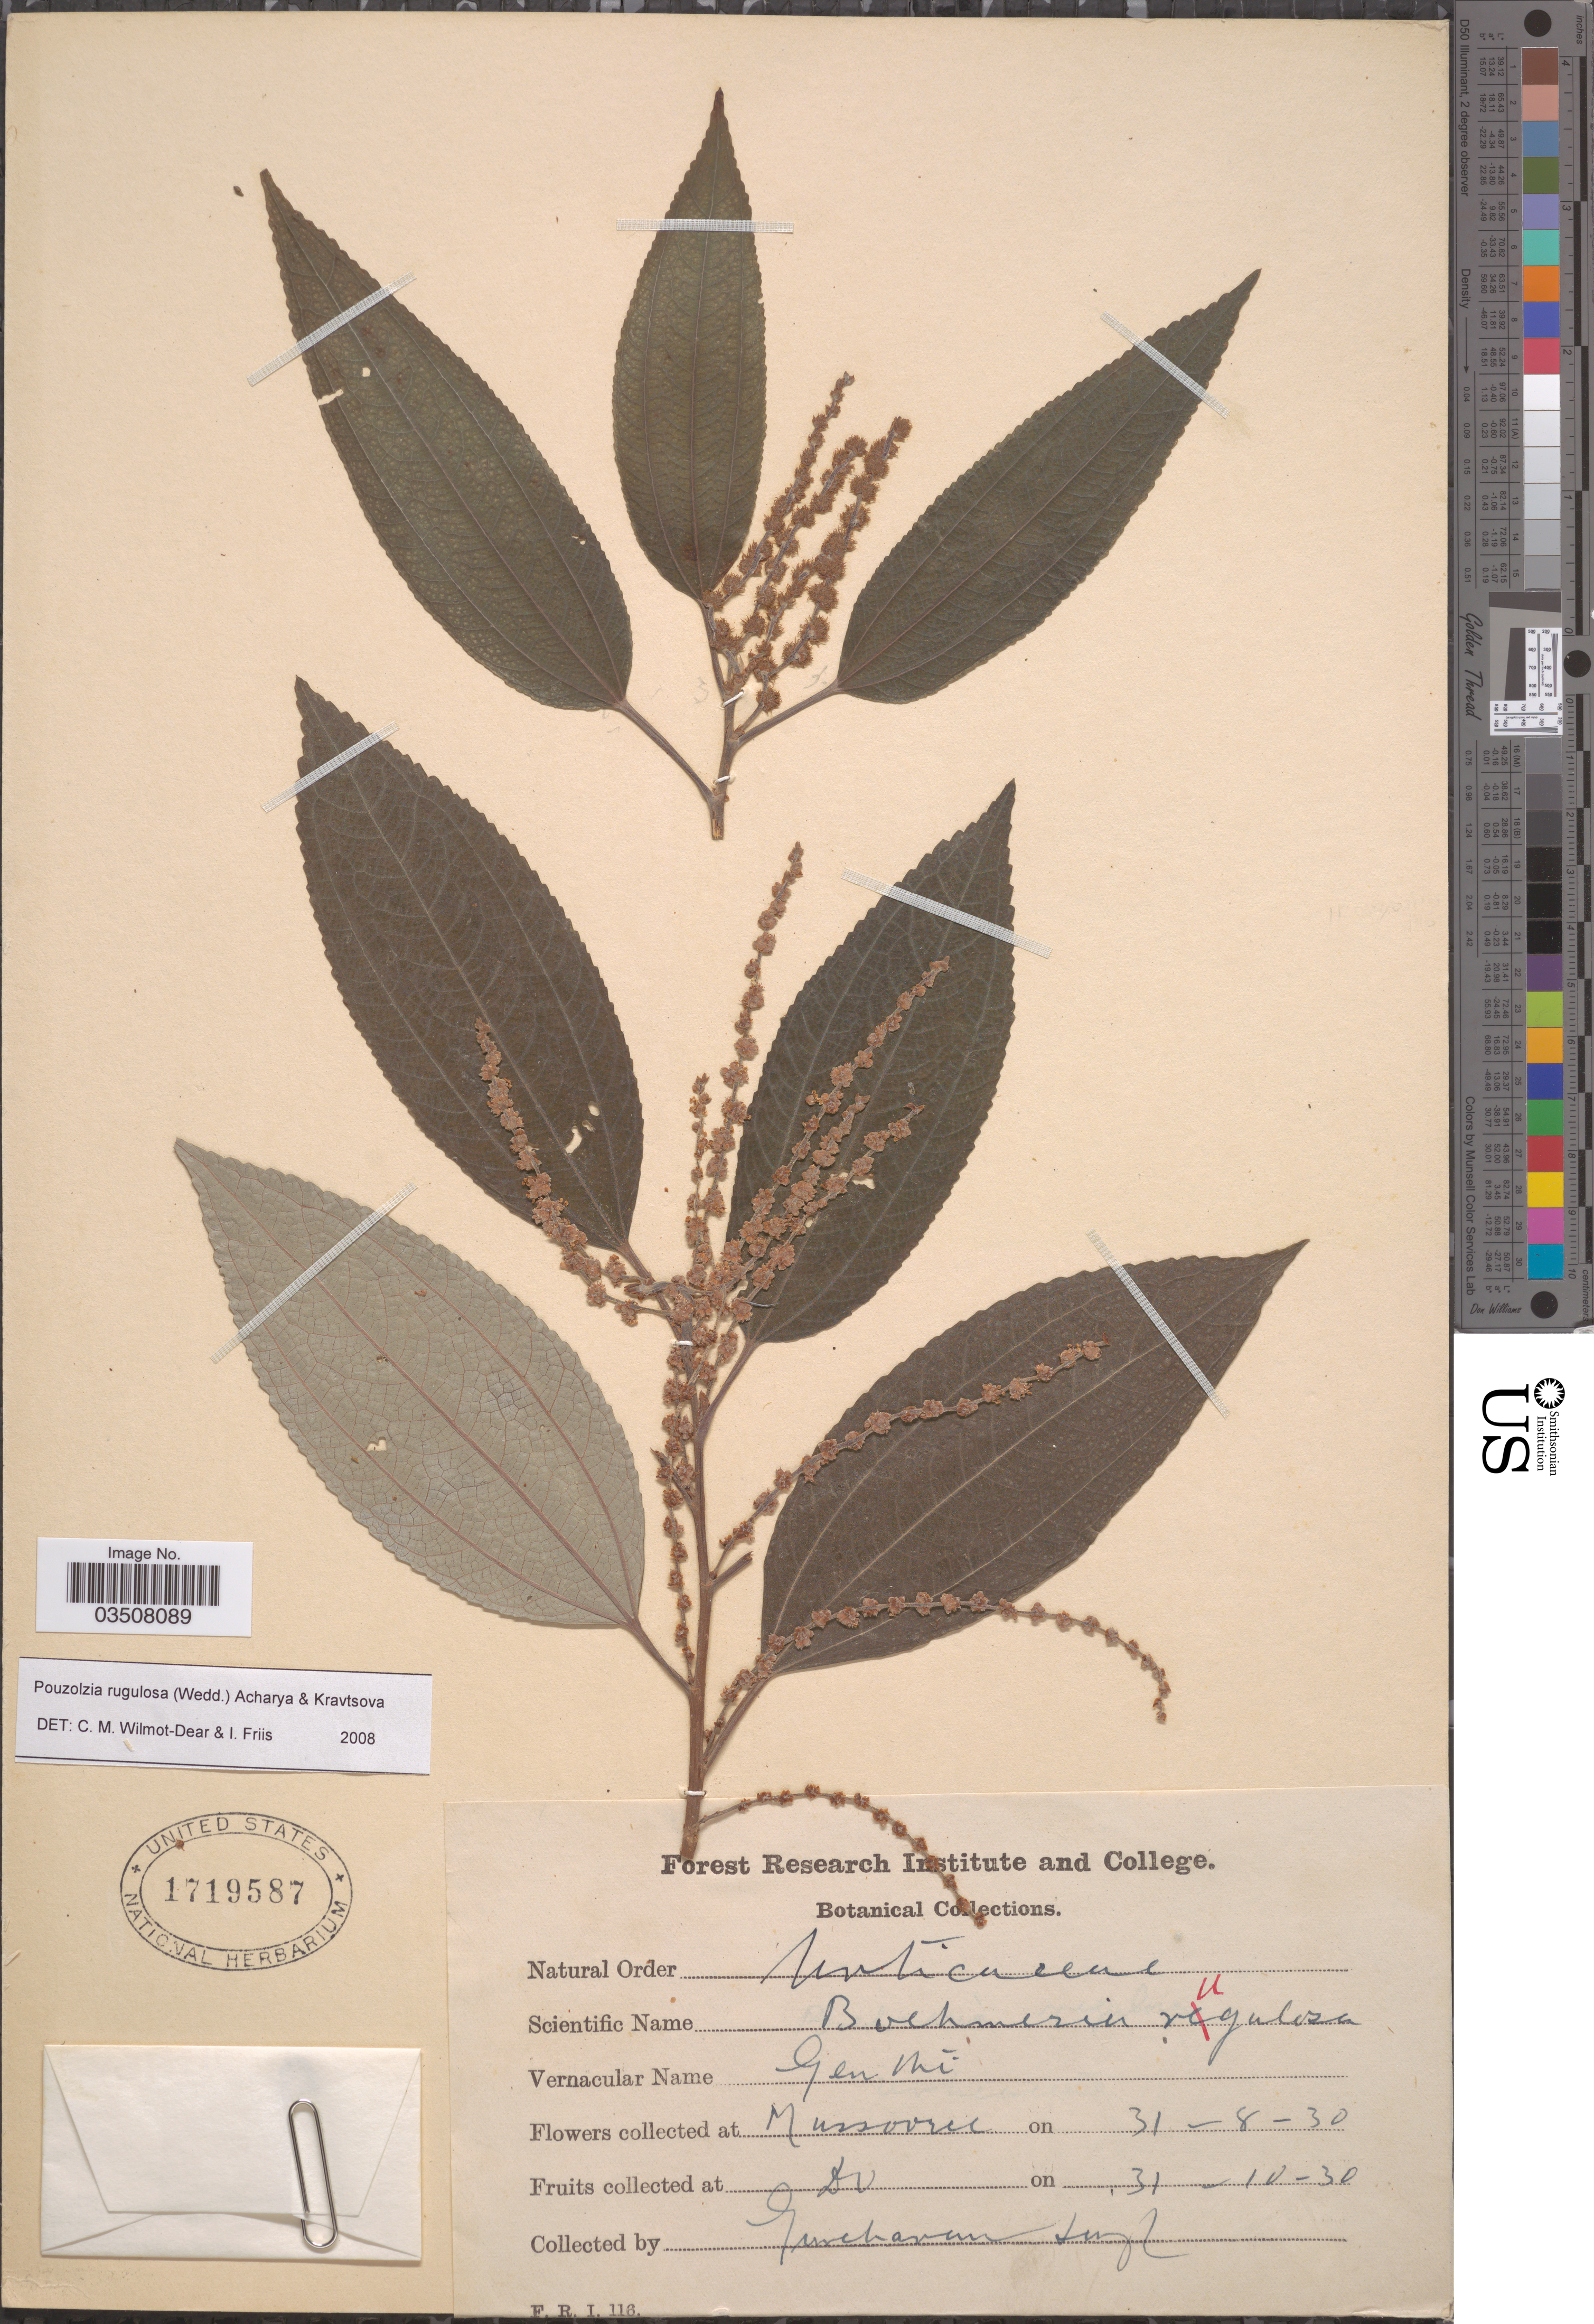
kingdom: Plantae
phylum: Tracheophyta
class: Magnoliopsida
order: Rosales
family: Urticaceae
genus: Boehmeria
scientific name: Boehmeria rugulosa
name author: Wedd.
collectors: G. Singh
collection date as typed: Transcribed d/m/y: 31/8/30 to 31/10/30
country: India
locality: Mussoorie.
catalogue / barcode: US 1719587